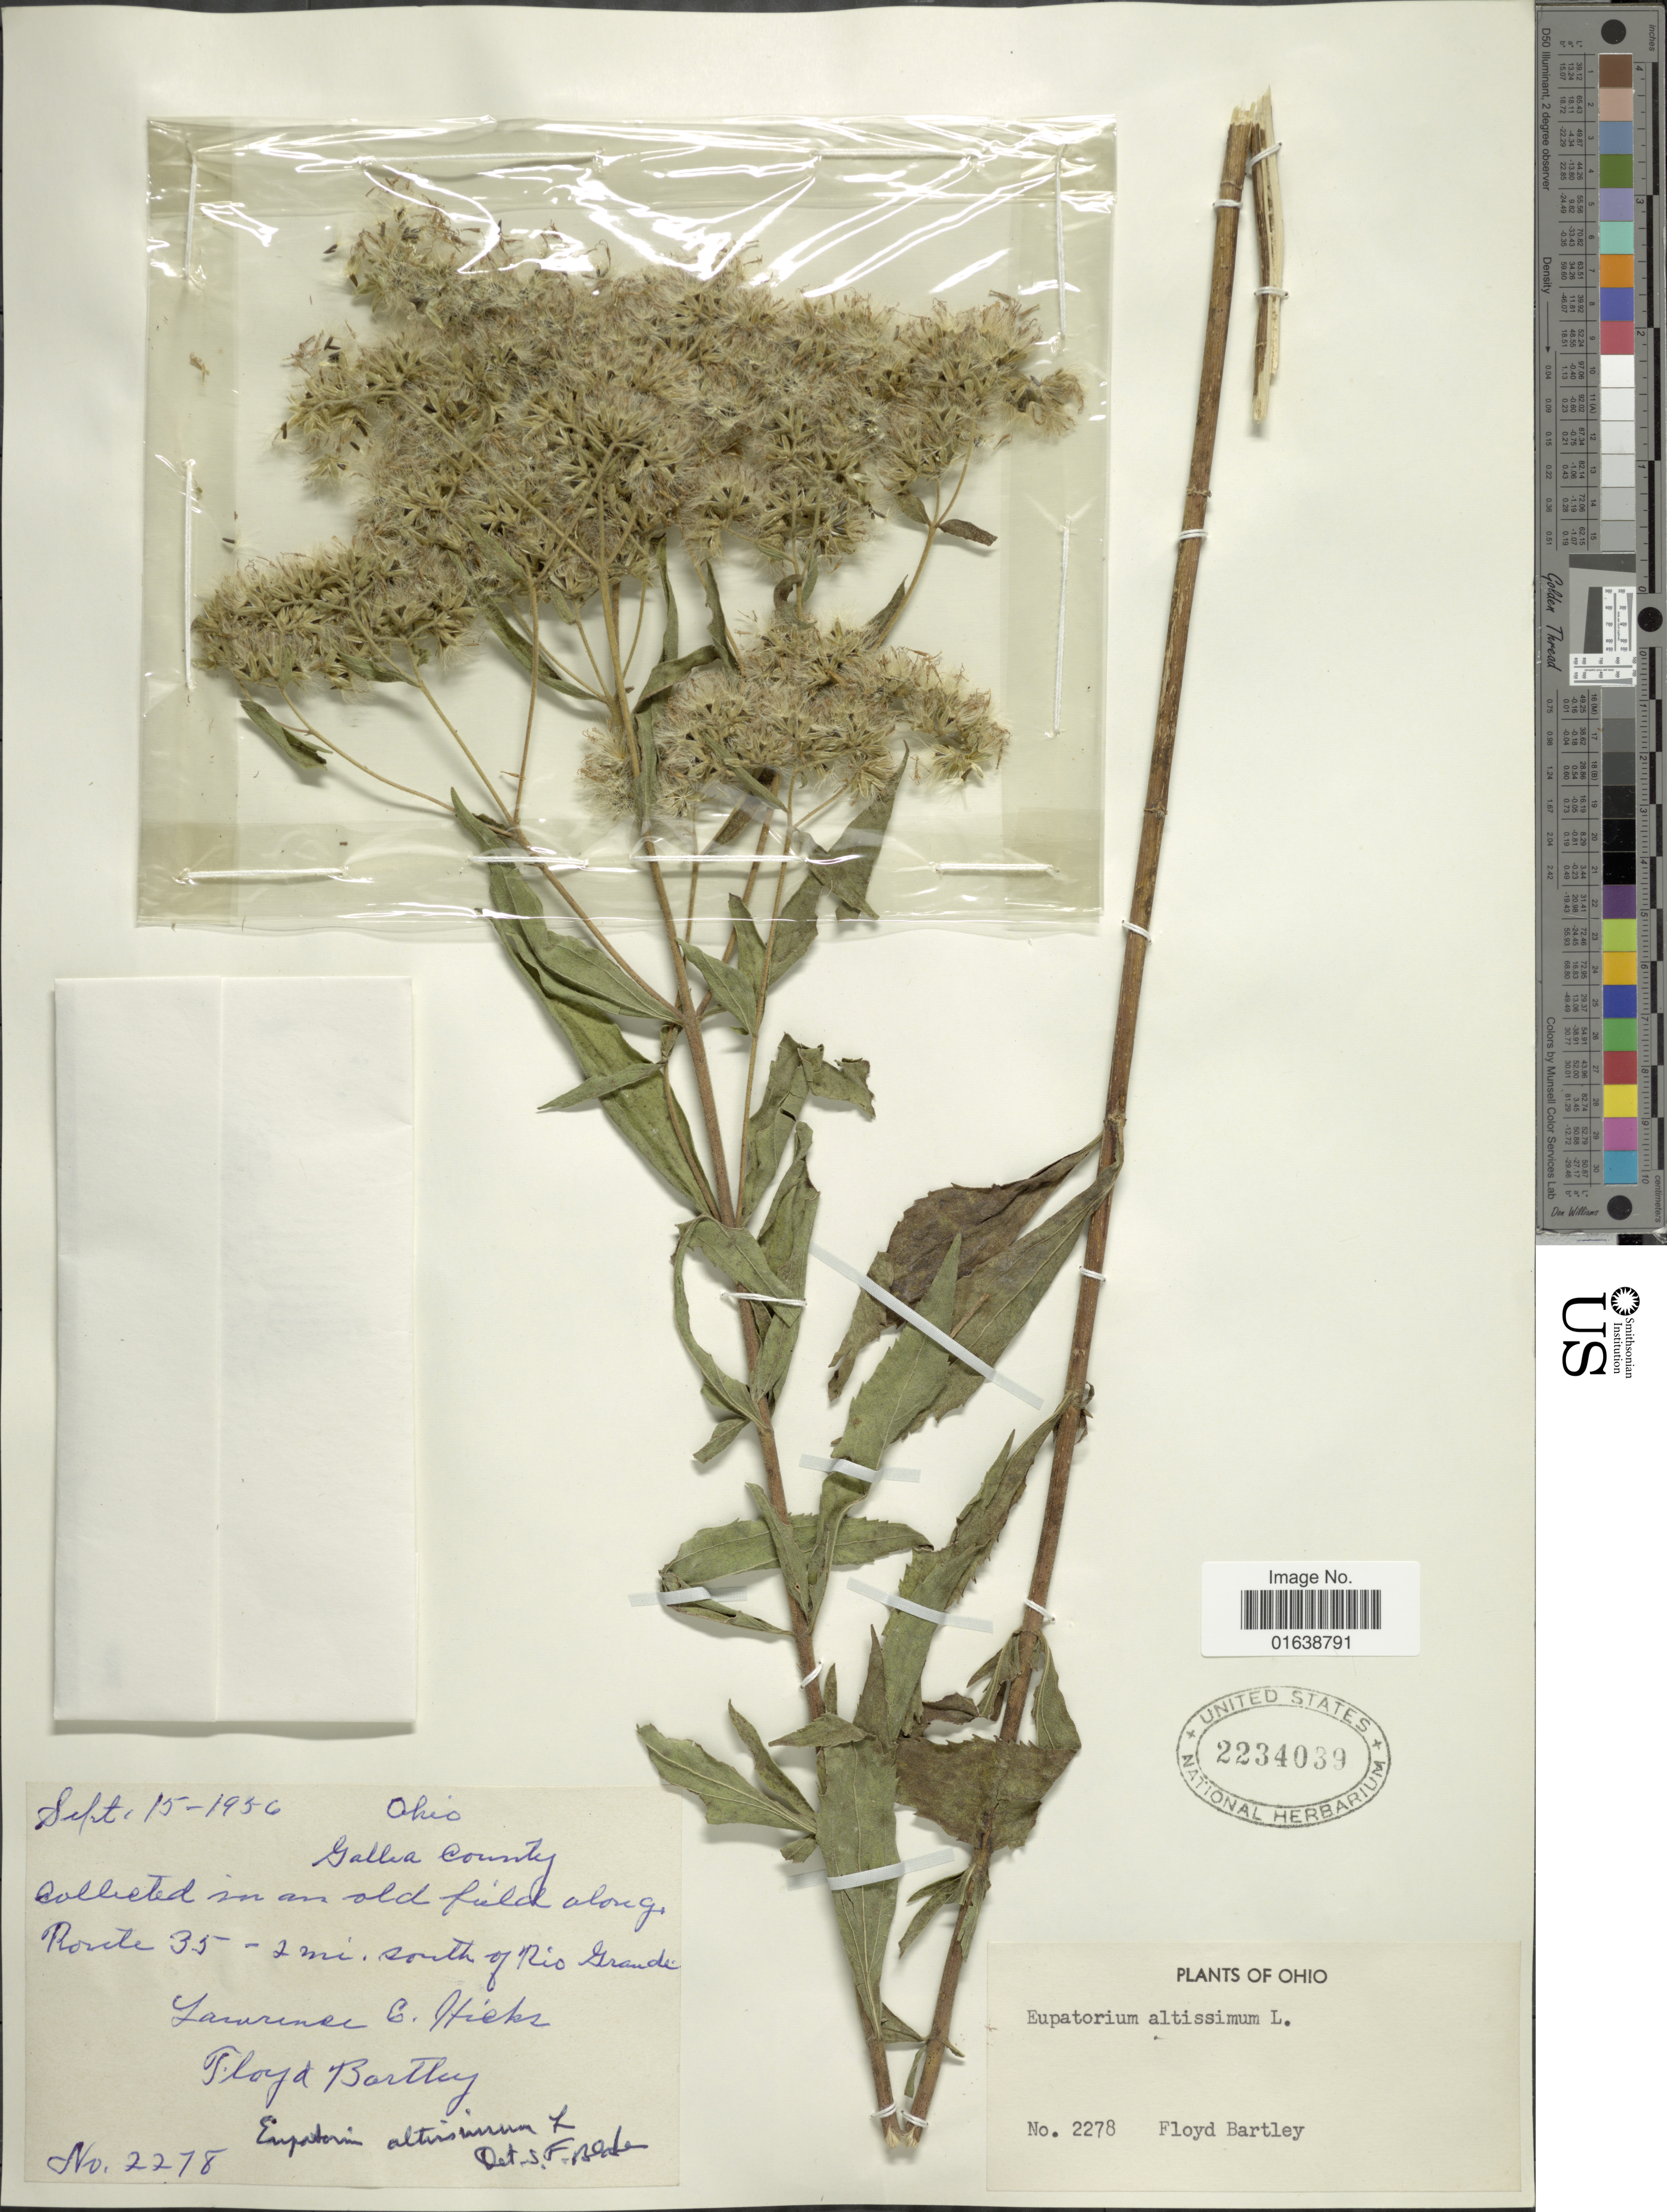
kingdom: Plantae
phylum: Tracheophyta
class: Magnoliopsida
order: Asterales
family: Asteraceae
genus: Eupatorium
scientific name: Eupatorium altissimum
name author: L.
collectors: L. E. Hicks & F. Bartley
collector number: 2278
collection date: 1956-09-15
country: United States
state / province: Ohio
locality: Ohio in an old field along. Route 35 - 2 mi. south of Rio Grande.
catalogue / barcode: US 2234039